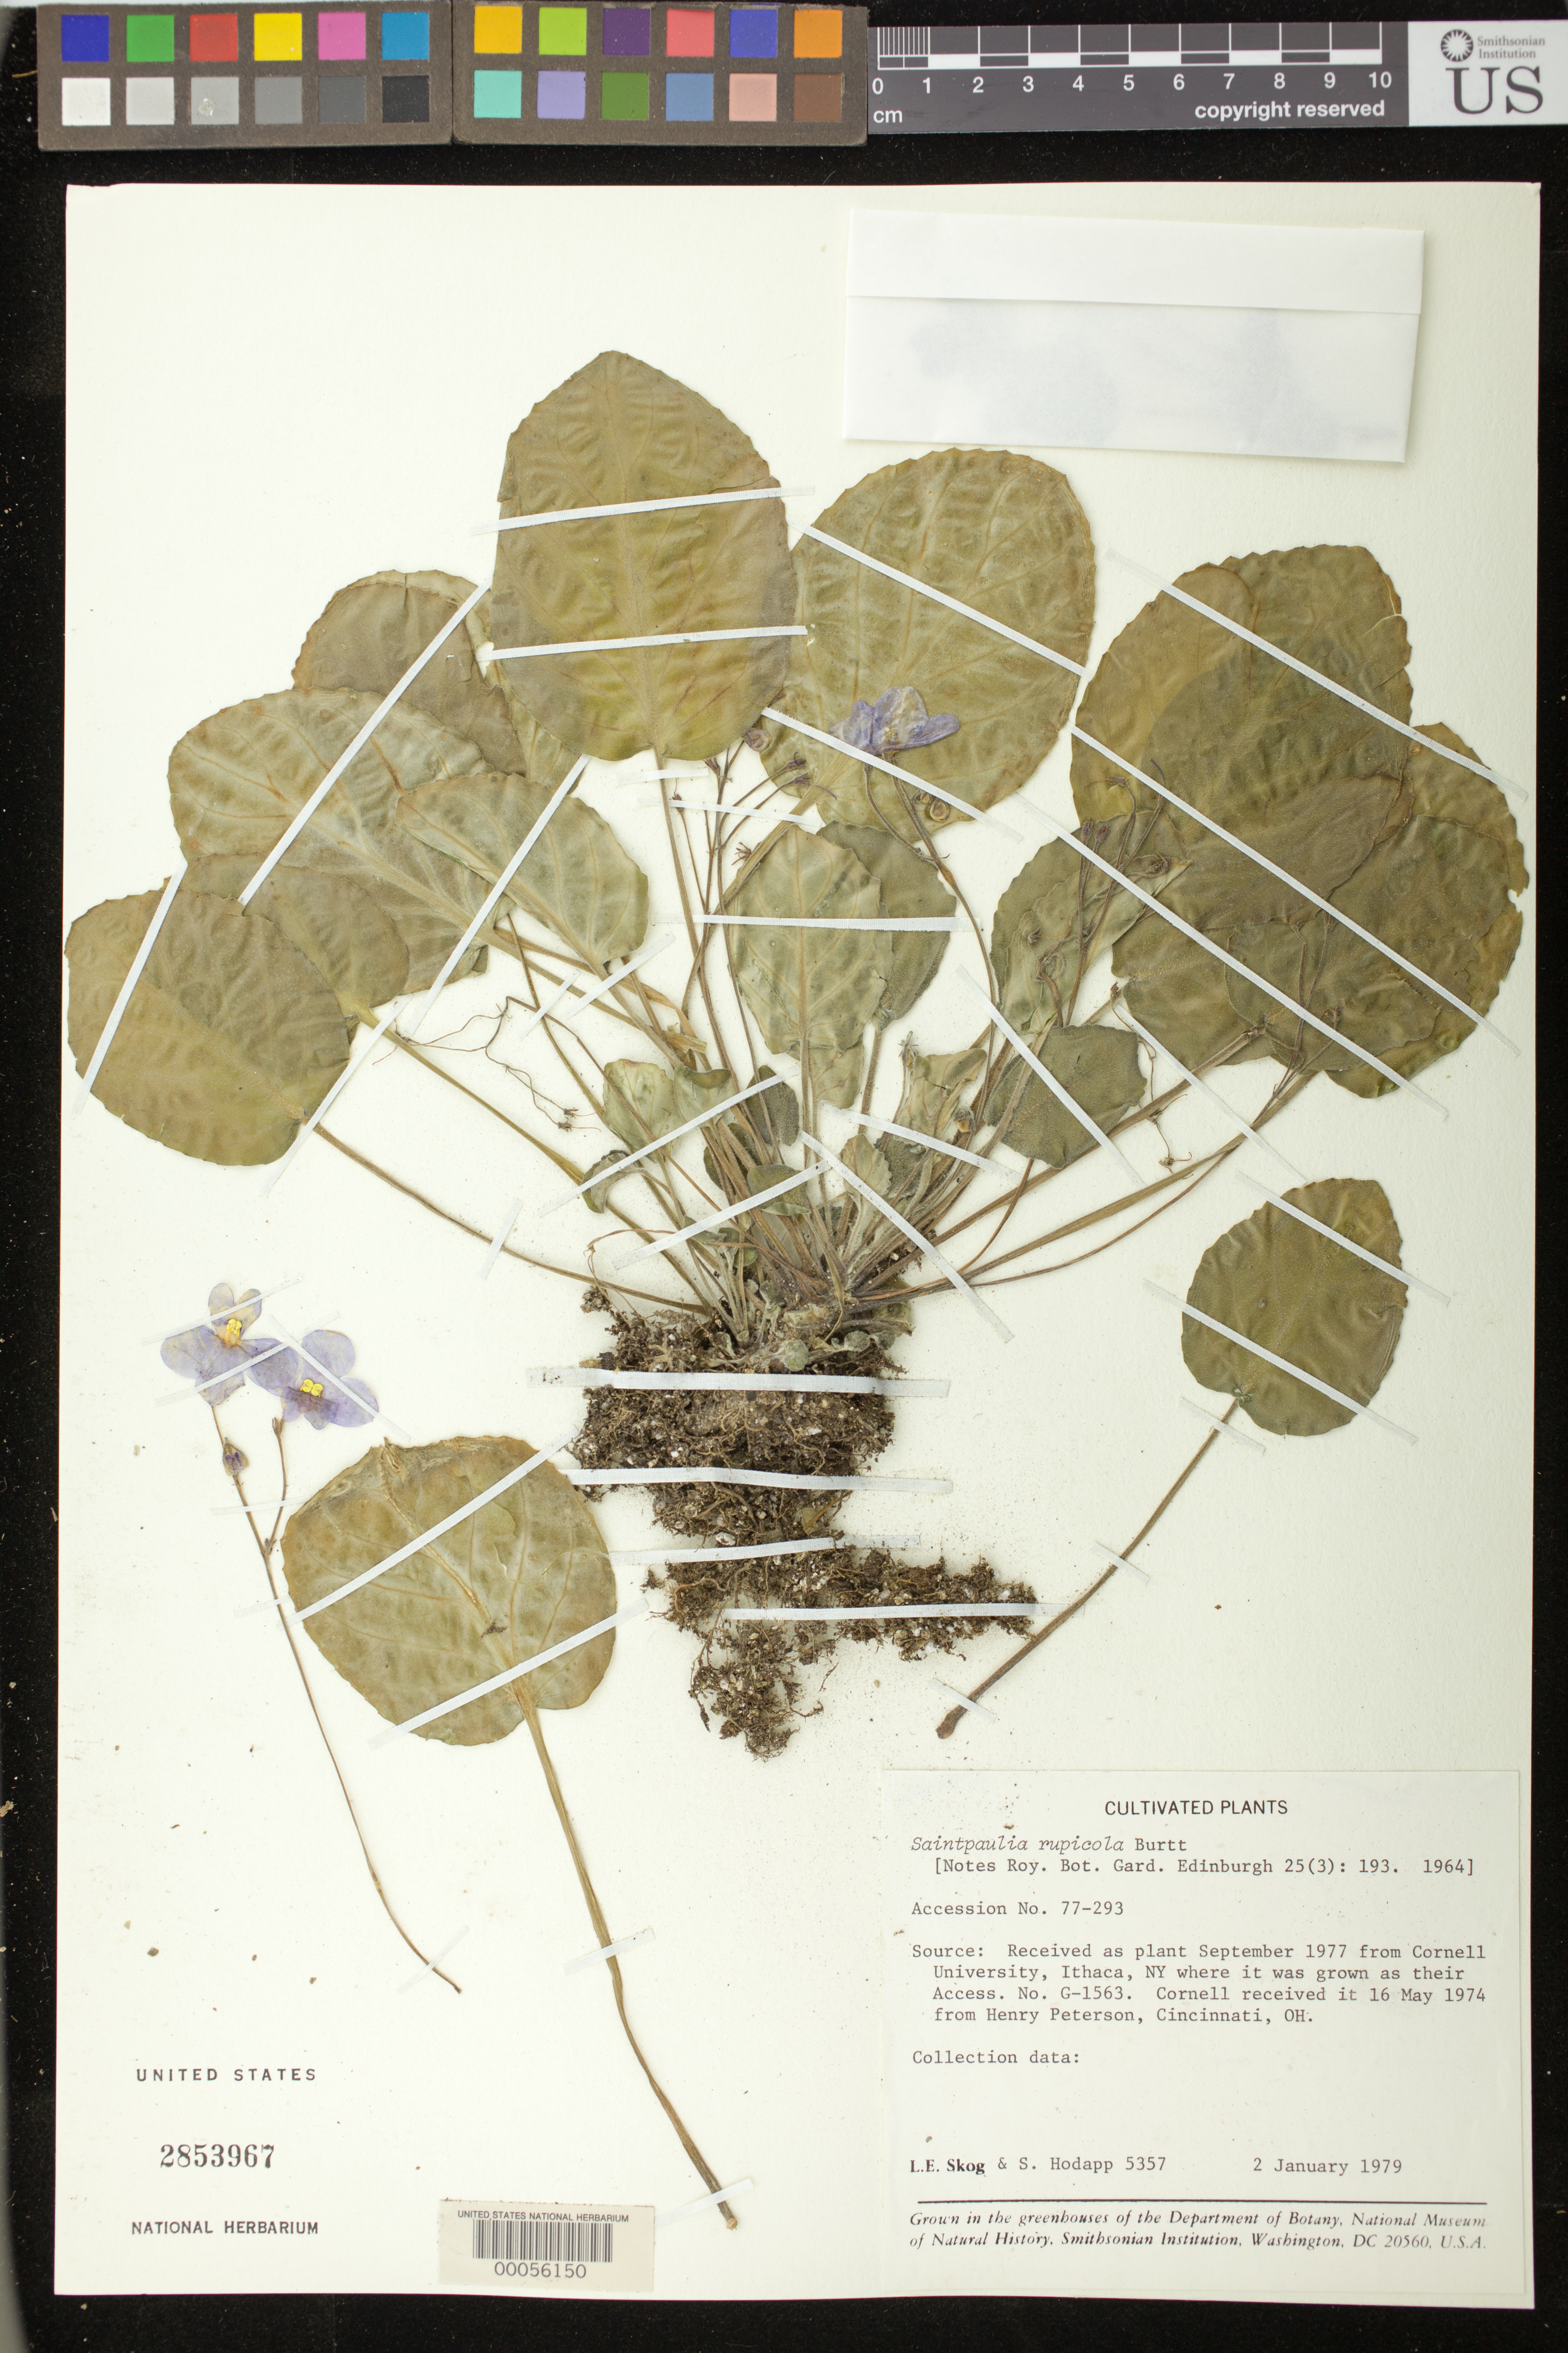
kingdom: Plantae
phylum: Tracheophyta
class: Magnoliopsida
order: Lamiales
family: Gesneriaceae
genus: Streptocarpus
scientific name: Streptocarpus ionanthus subsp. rupicola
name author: (B.L. Burtt) Christenh.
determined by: Skog, Laurence E.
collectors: L. E. Skog & S. Hodapp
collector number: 5357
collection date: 1979-01-02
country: United States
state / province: District of Columbia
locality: greenhouses of the Department of Botany, National Museum of Natural History, Smithsonian Institution, Washington, DC 20560.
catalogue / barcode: US 2853967